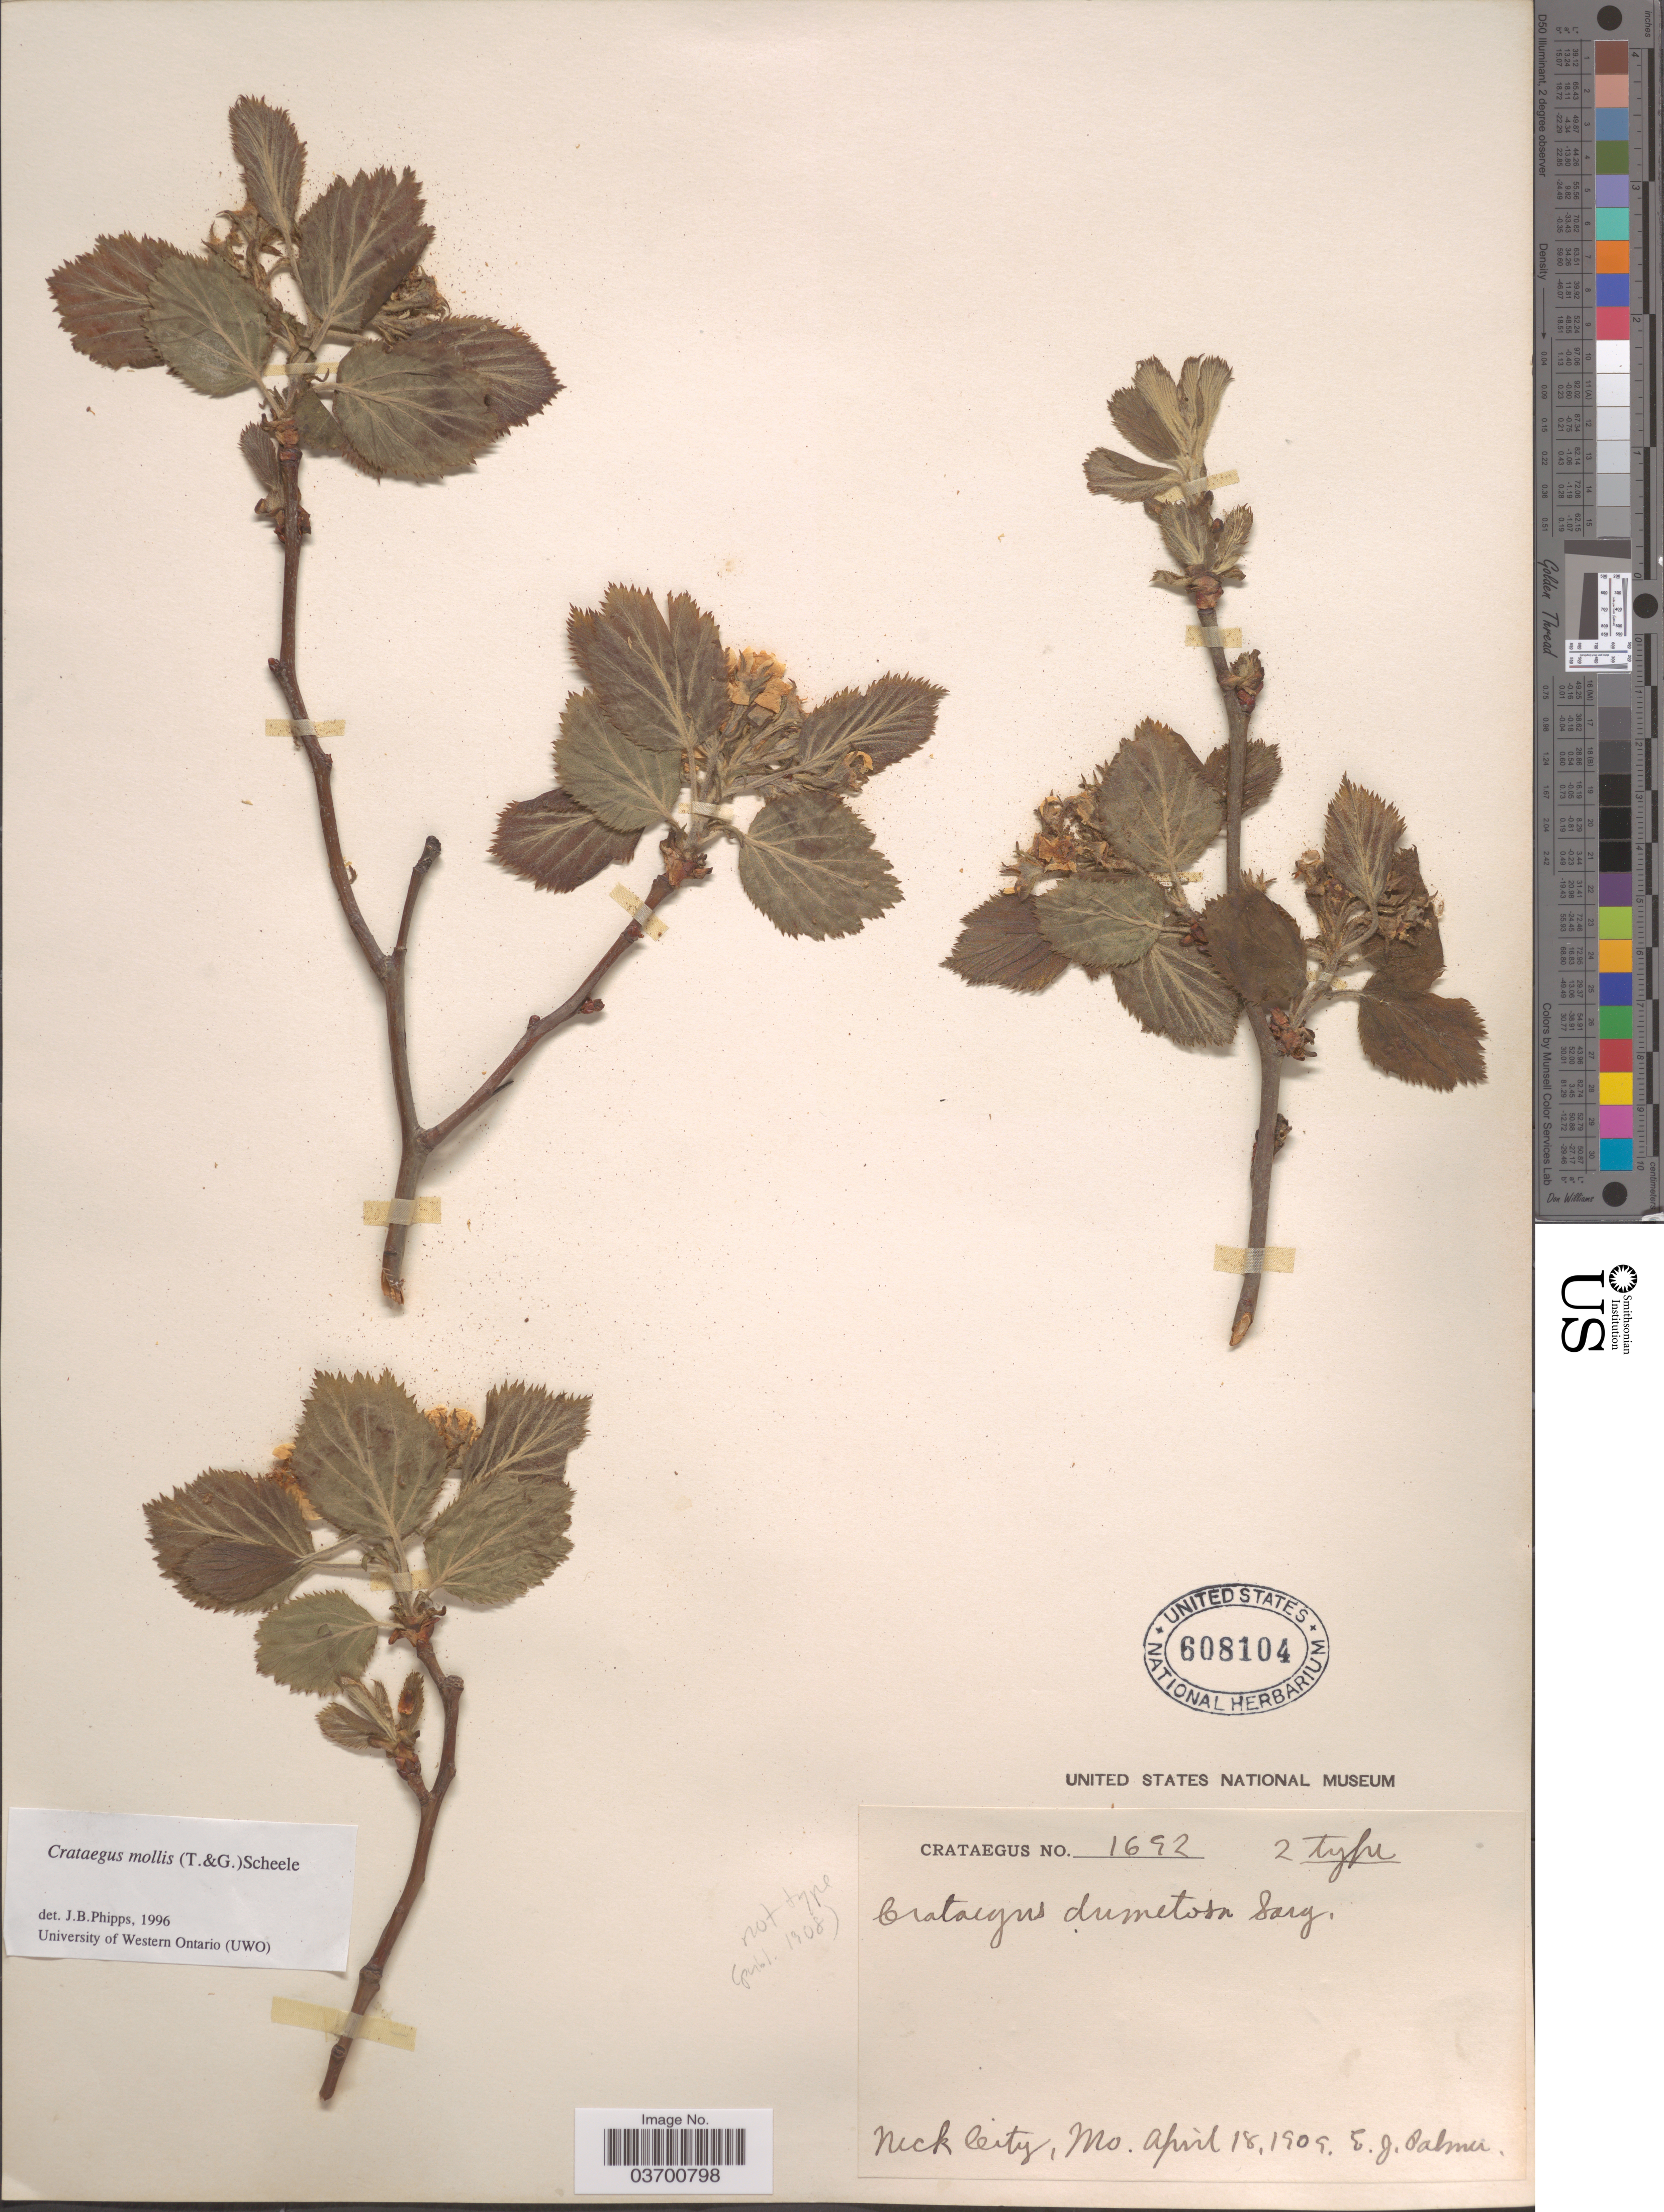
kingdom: Plantae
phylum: Tracheophyta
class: Magnoliopsida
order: Rosales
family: Rosaceae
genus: Crataegus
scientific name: Crataegus mollis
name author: (Torr. & A. Gray) Scheele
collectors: E. J. Palmer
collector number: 1692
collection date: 1909-04-18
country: United States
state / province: Missouri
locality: Neck City.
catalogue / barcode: US 608104